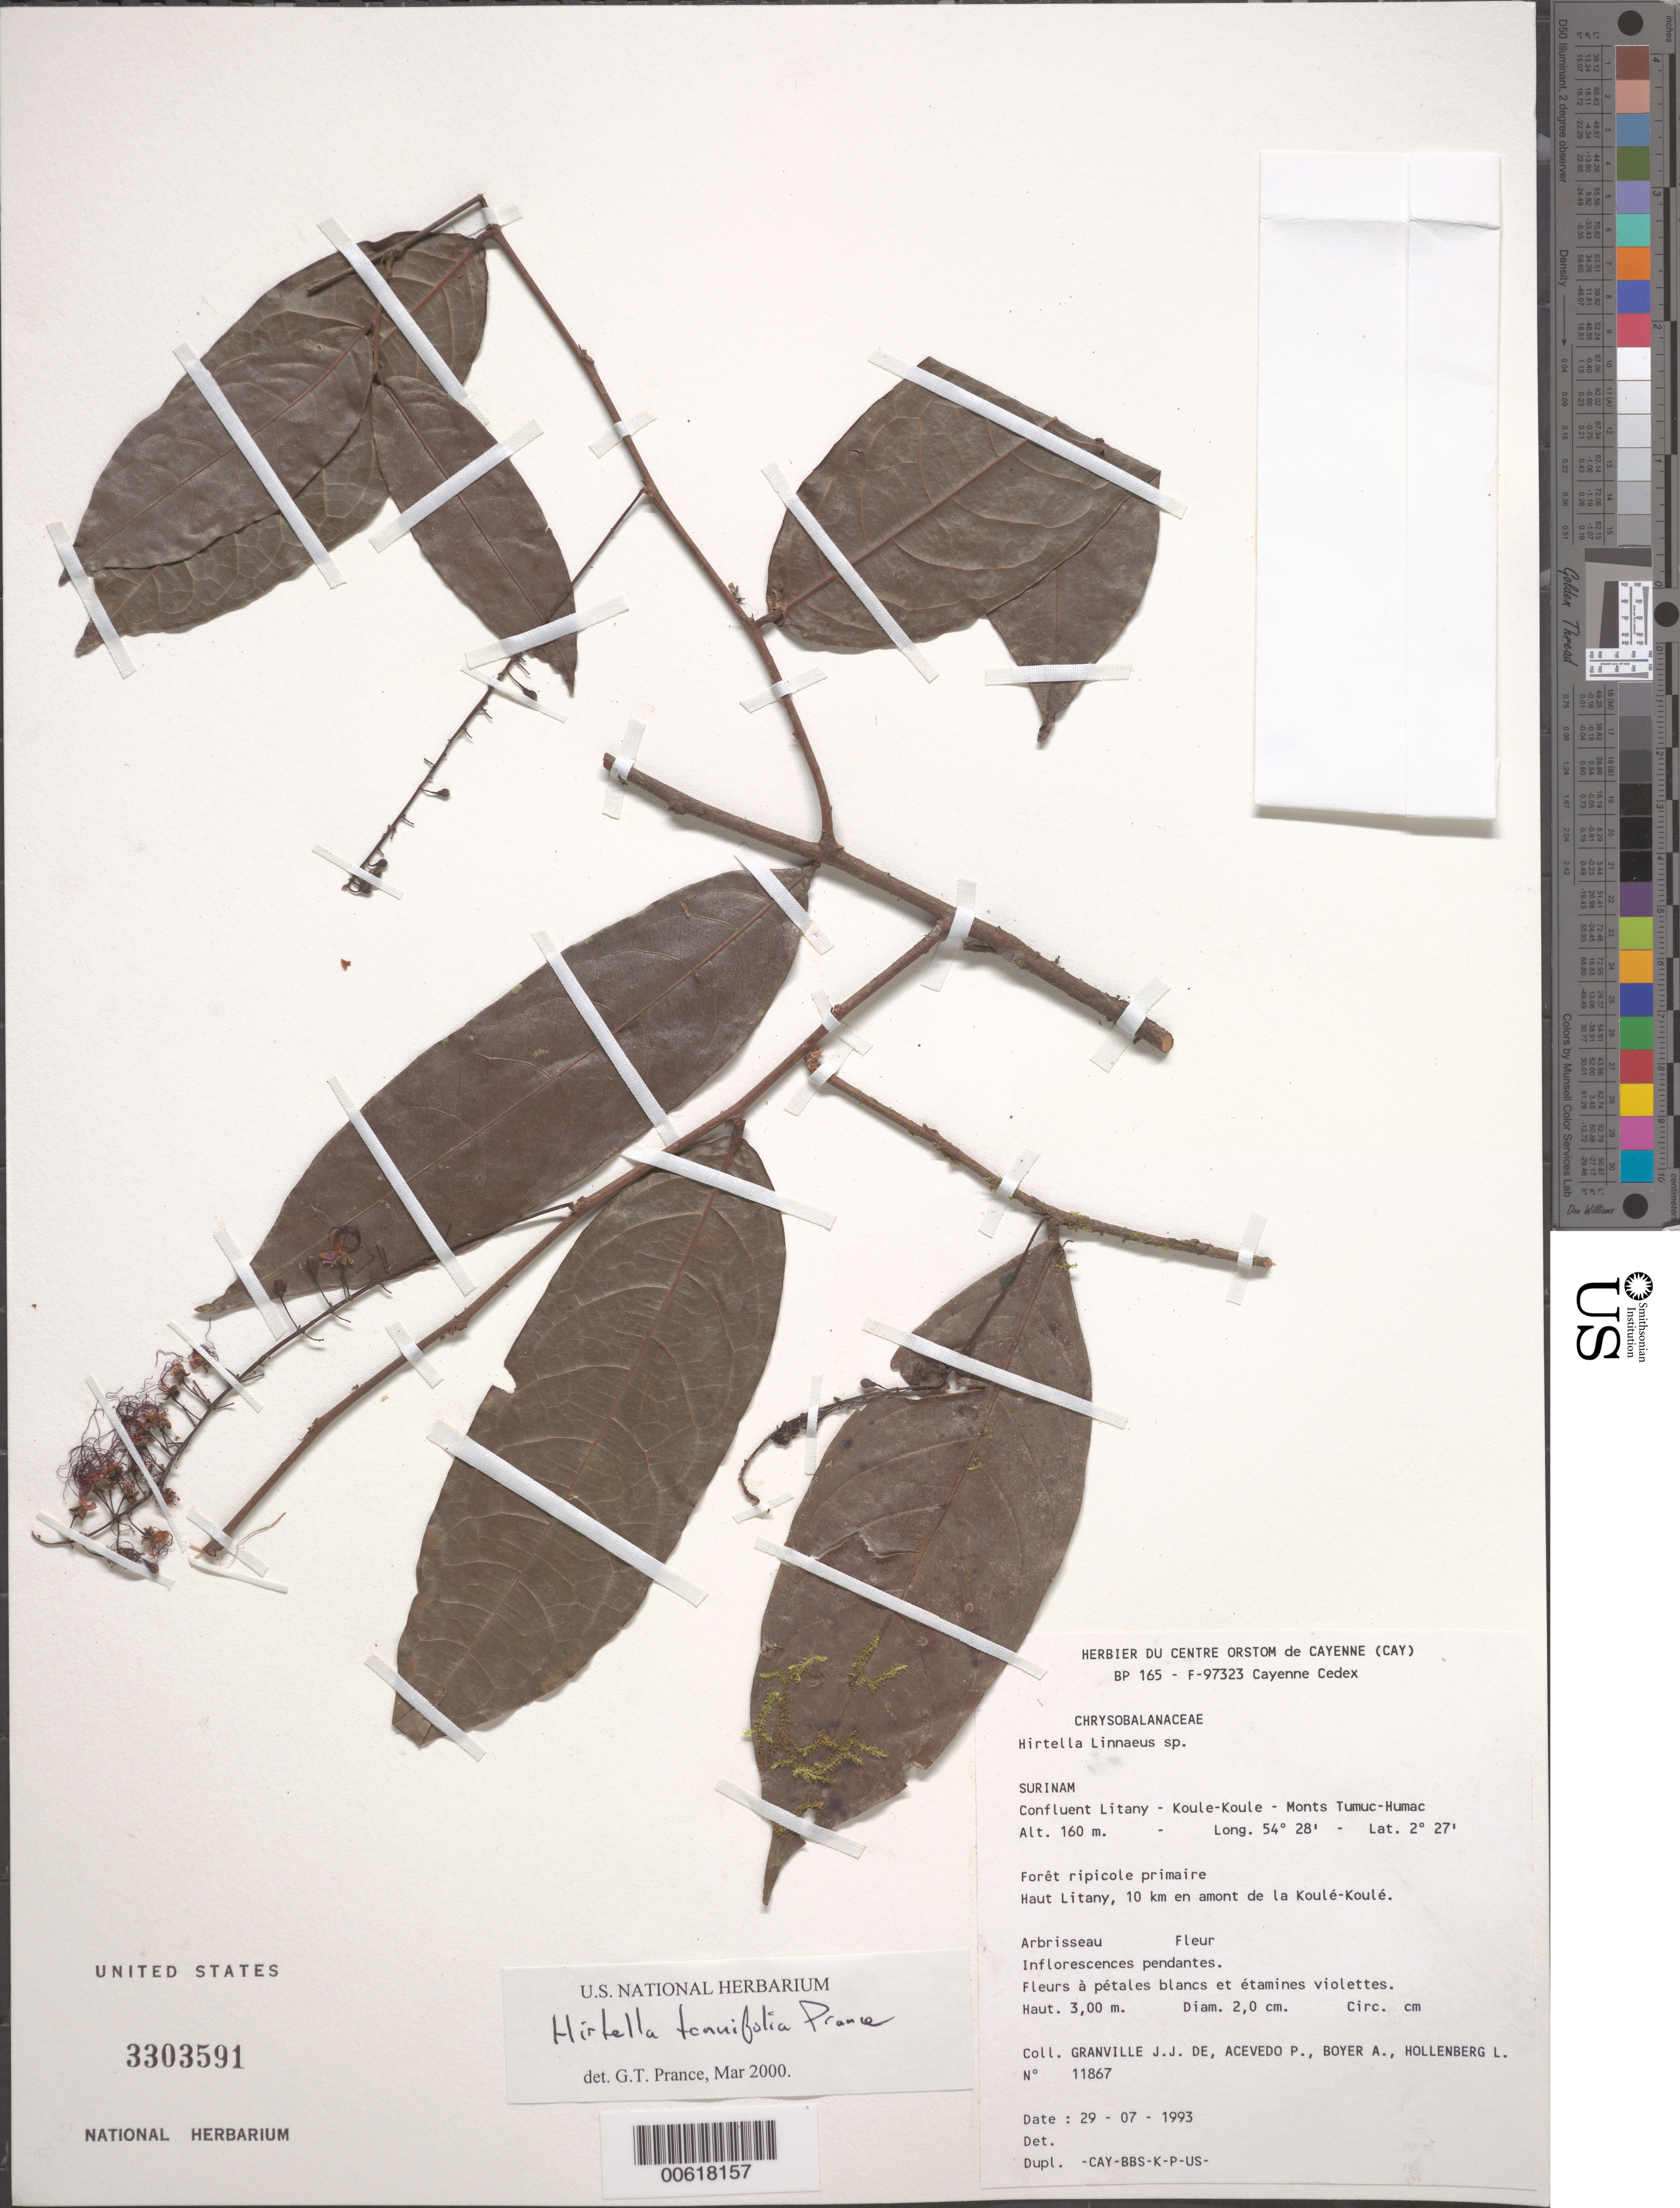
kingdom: Plantae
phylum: Tracheophyta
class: Magnoliopsida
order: Malpighiales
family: Chrysobalanaceae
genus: Hirtella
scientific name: Hirtella tenuifolia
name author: Prance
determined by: Prance, G. T.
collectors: J.-J. de Granville, P. Acevedo-Rodr., A. Boyer & L. Hollenberg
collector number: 11867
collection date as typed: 29-Jul-93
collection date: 1993-07-29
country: Suriname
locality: Litany R., confl with Koule-Koule, Monts Tumuc-Humac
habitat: Primary riparian forest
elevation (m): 160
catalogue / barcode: US 3303591